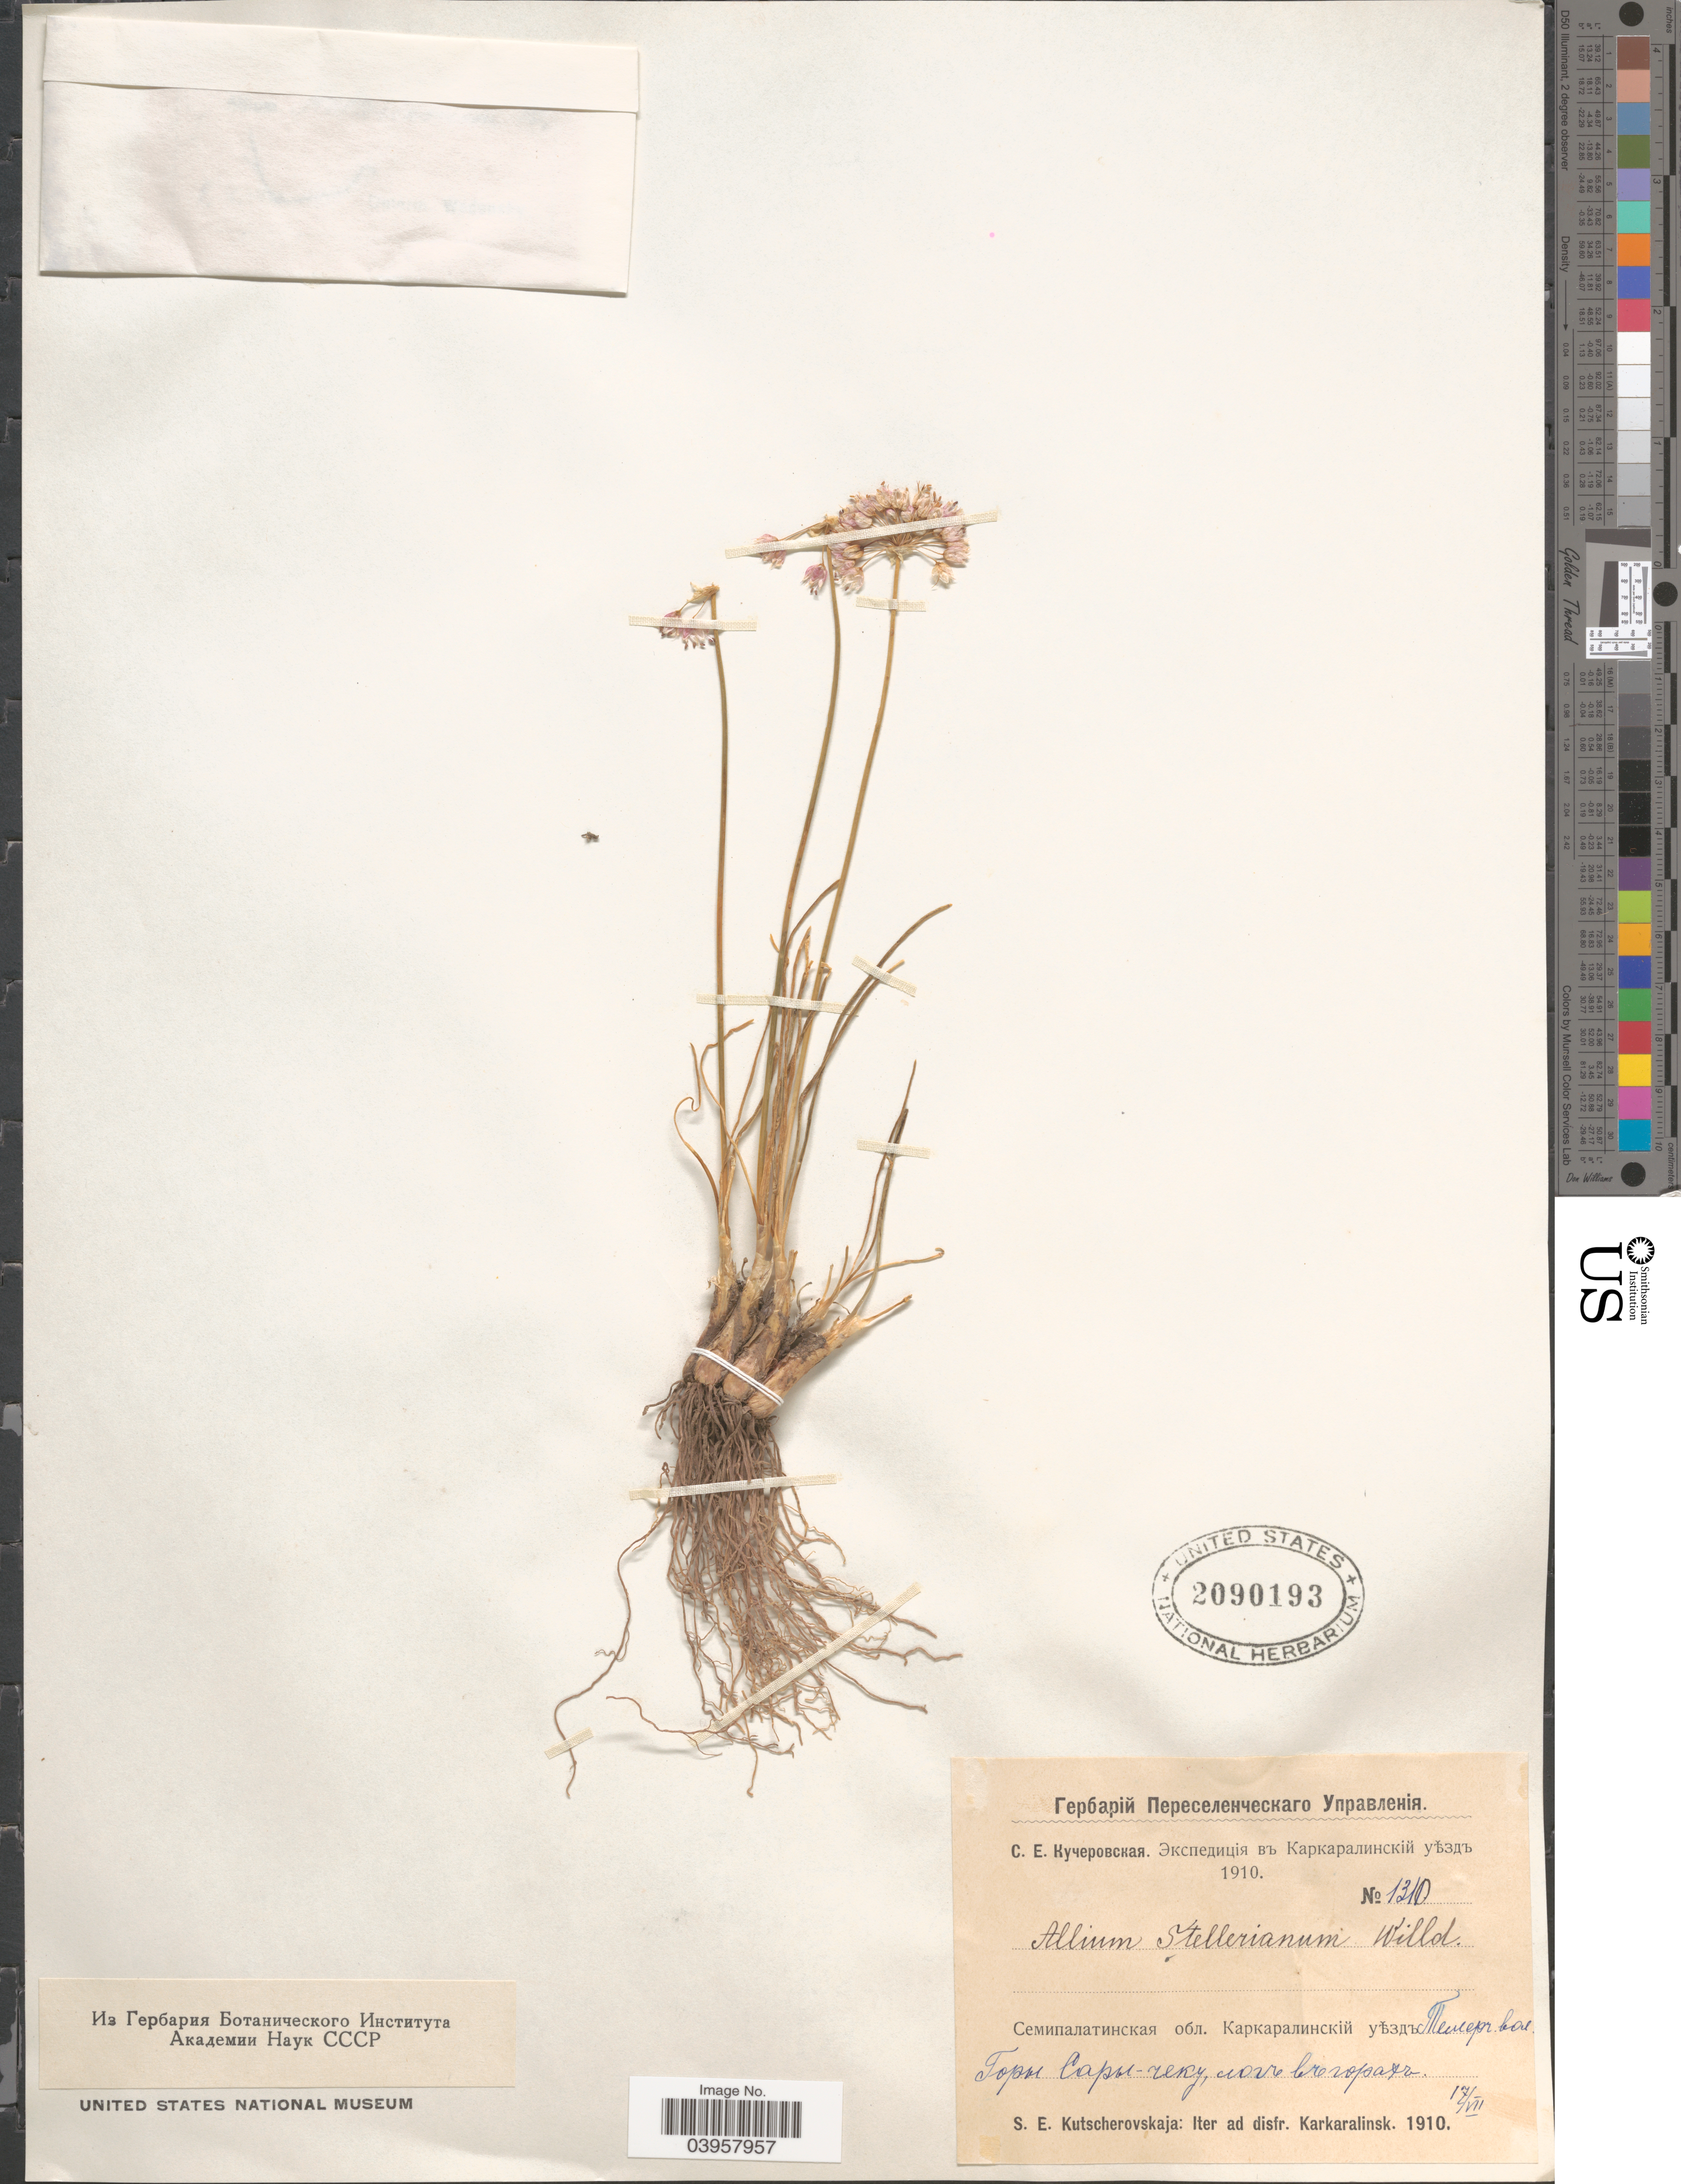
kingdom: Plantae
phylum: Tracheophyta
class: Liliopsida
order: Asparagales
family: Amaryllidaceae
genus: Allium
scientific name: Allium stellerianum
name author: Willd.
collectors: S. Kutscherovskaja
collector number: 1310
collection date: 1910-07-17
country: Kazakhstan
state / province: Aqtobe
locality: Iter ad distr. Karkaralinsk. Sary-Cheku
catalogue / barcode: US 2090193